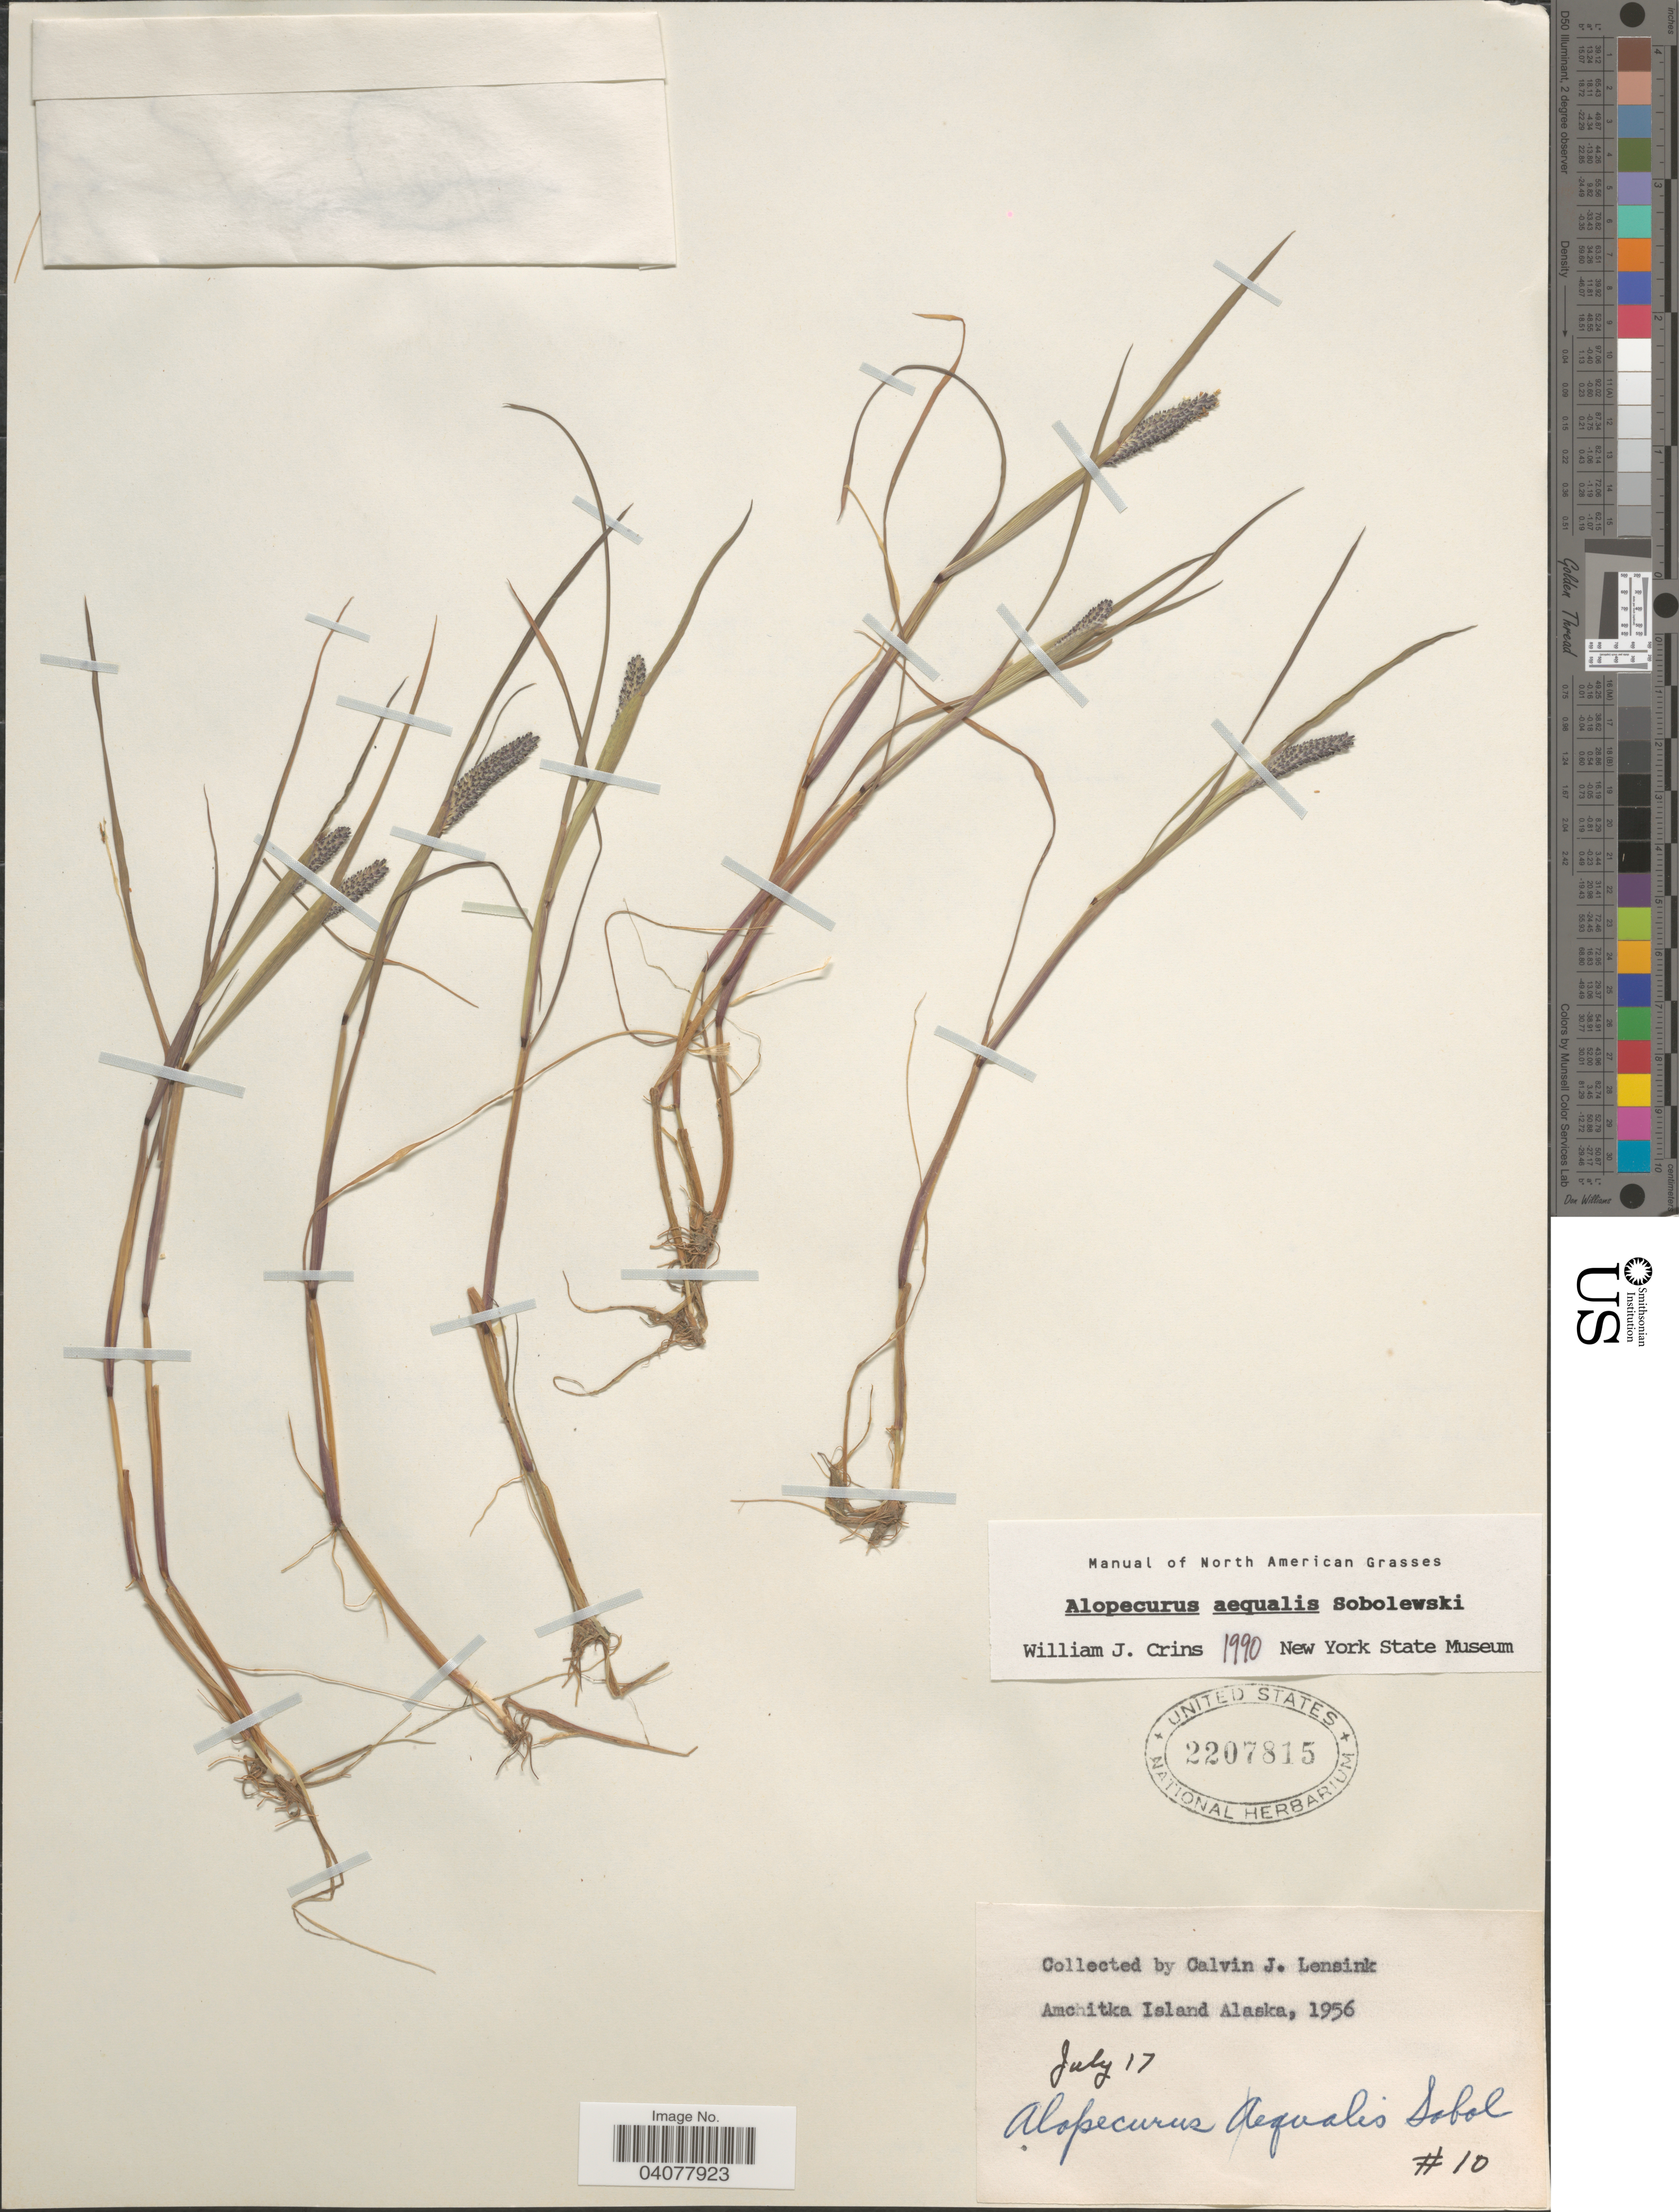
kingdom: Plantae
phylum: Tracheophyta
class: Liliopsida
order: Poales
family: Poaceae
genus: Alopecurus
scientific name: Alopecurus aequalis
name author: Sobol.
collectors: C. Lensink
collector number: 10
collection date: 1956-07-17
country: United States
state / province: Alaska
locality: Amchitka Island.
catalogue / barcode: US 2207815